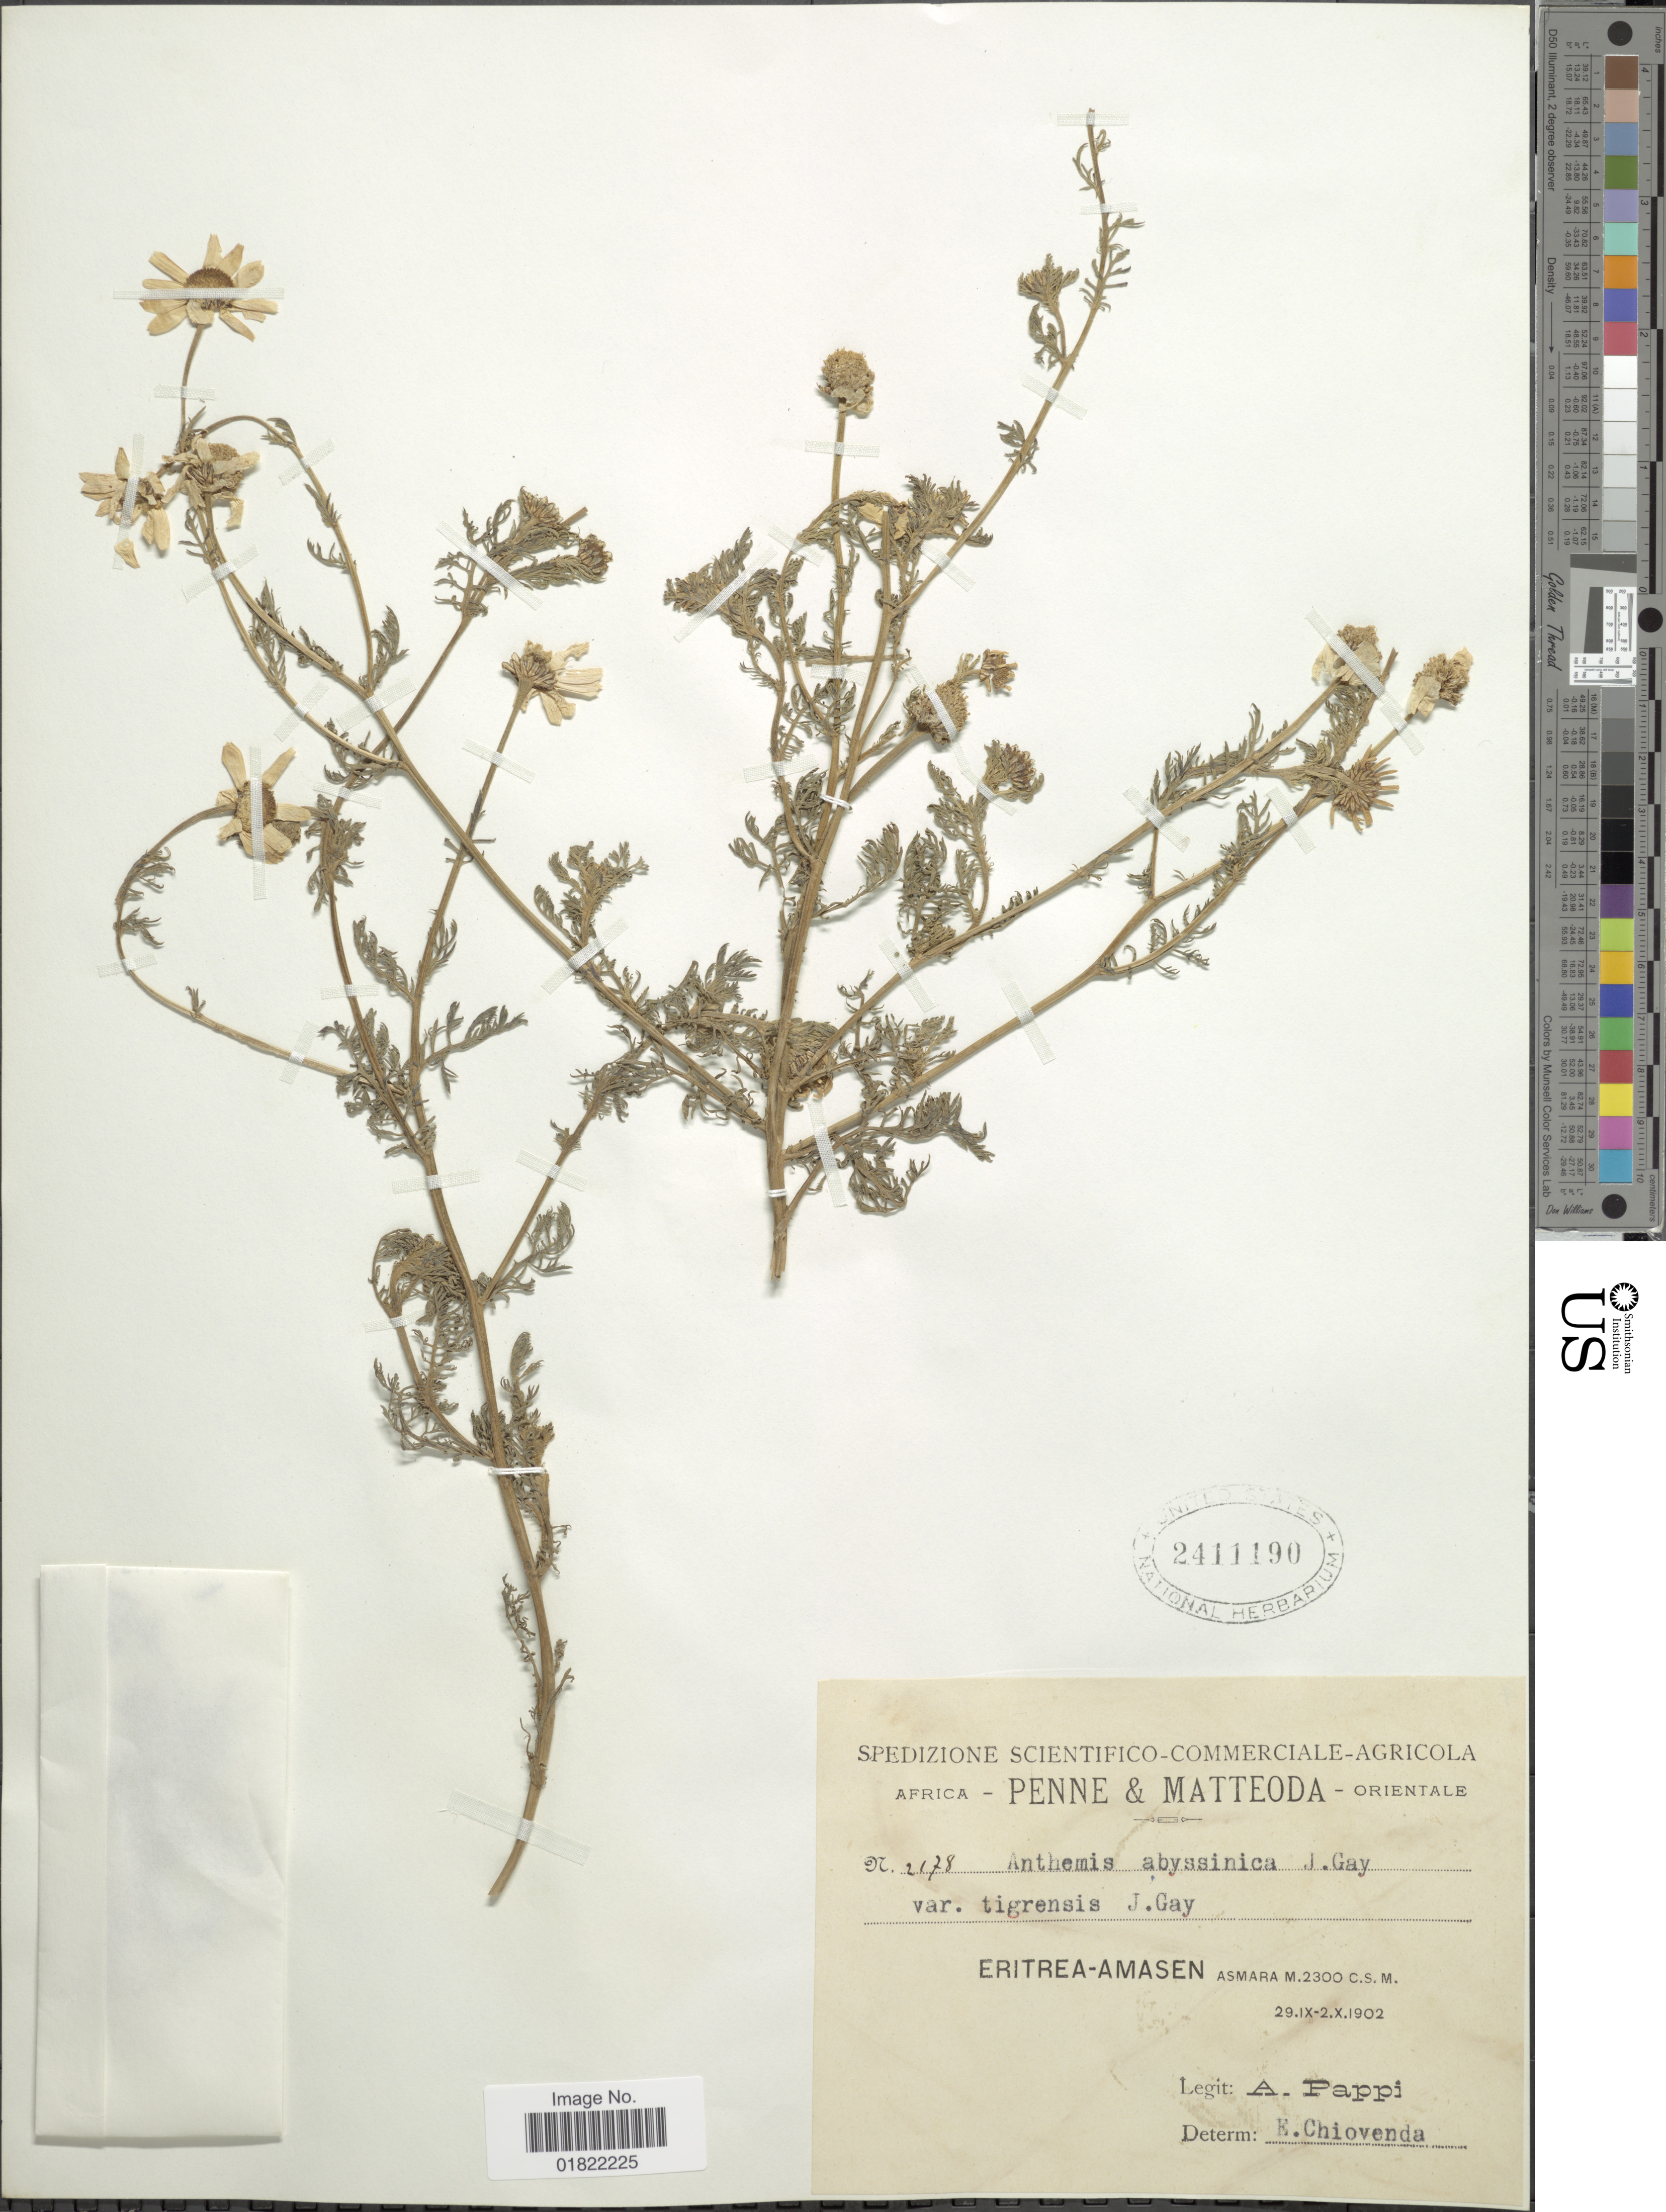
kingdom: Plantae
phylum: Tracheophyta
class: Magnoliopsida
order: Asterales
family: Asteraceae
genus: Anthemis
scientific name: Anthemis abyssinica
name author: J. Gay & A. Rich.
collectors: A. Pappi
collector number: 2178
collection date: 1902-09-29/1902-10-02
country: Eritrea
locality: Penne & Matteoda, Eritrea-Amasen, Asmara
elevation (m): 2300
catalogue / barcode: US 2411190